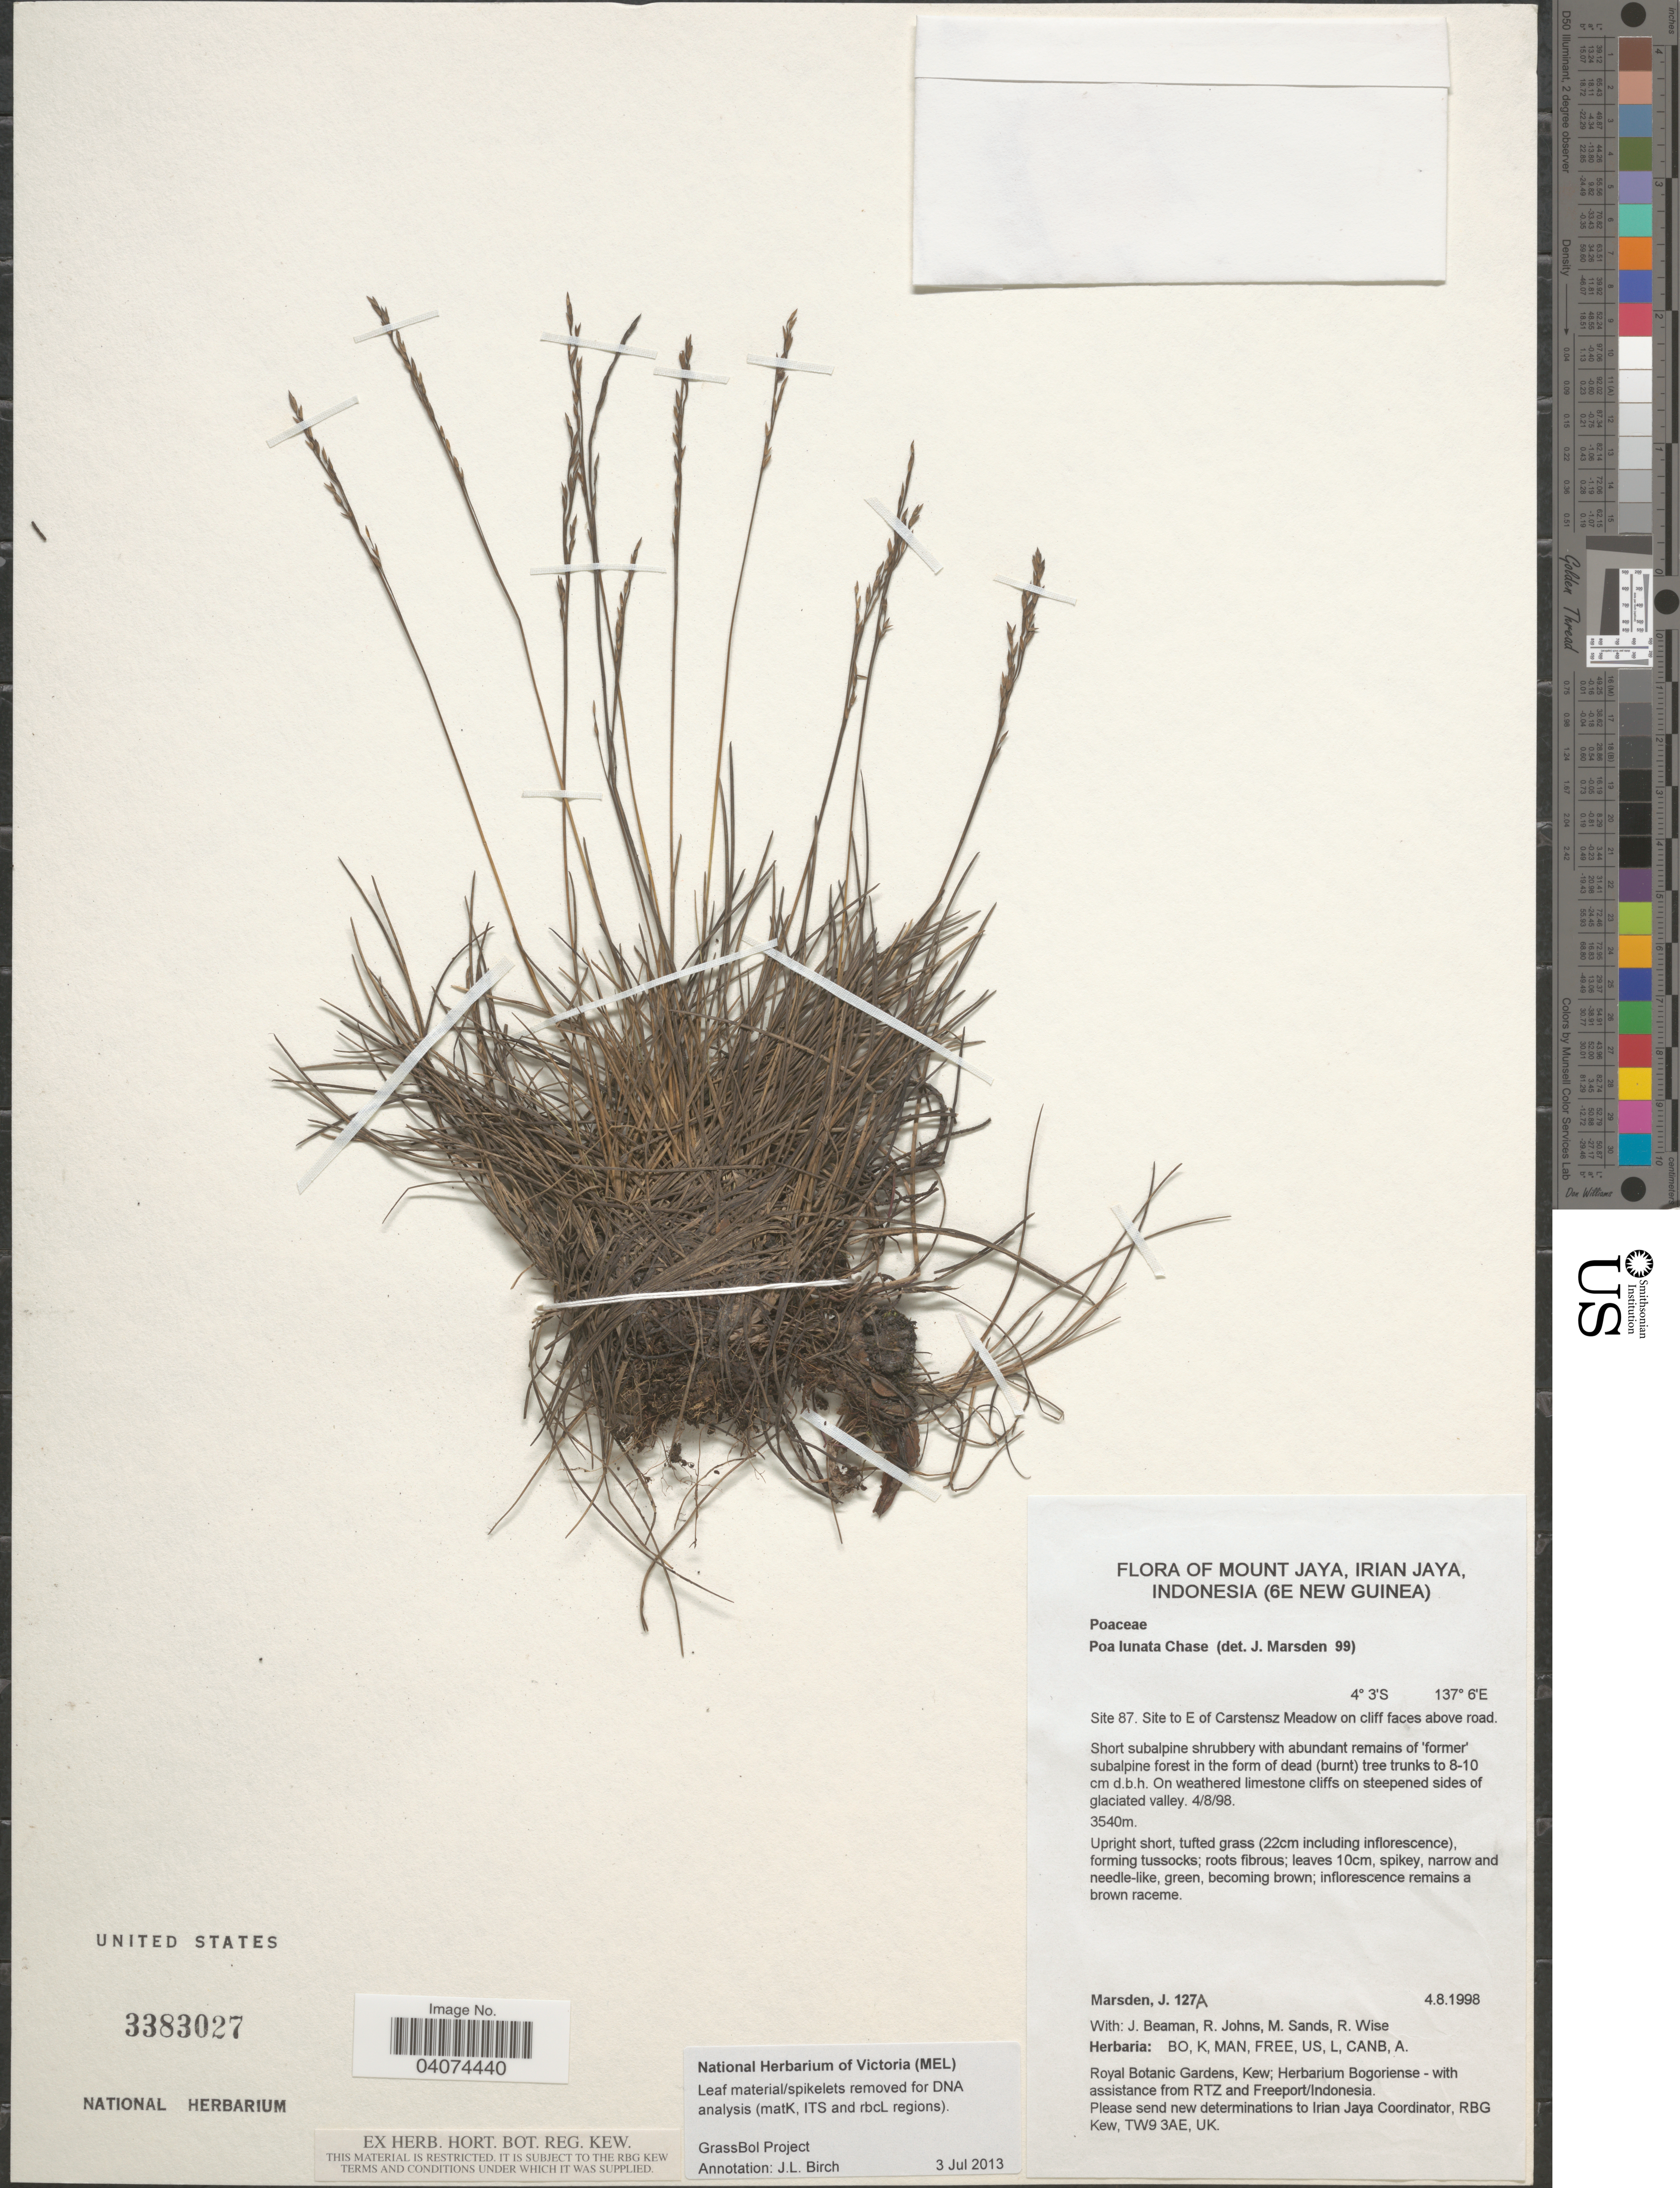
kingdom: Plantae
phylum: Tracheophyta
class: Liliopsida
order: Poales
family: Poaceae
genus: Poa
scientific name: Poa lunata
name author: Chase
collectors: J. Marsden, J. H. Beaman, R. Johns & M. Sands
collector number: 127A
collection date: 1998-08-04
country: Indonesia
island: New Guinea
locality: Mount Jaya, Irian Jaya (6e New Guinea). Site 87. Site to E of Carstensz Meadow on cliff faces above road.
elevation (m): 3540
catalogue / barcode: US 3383027